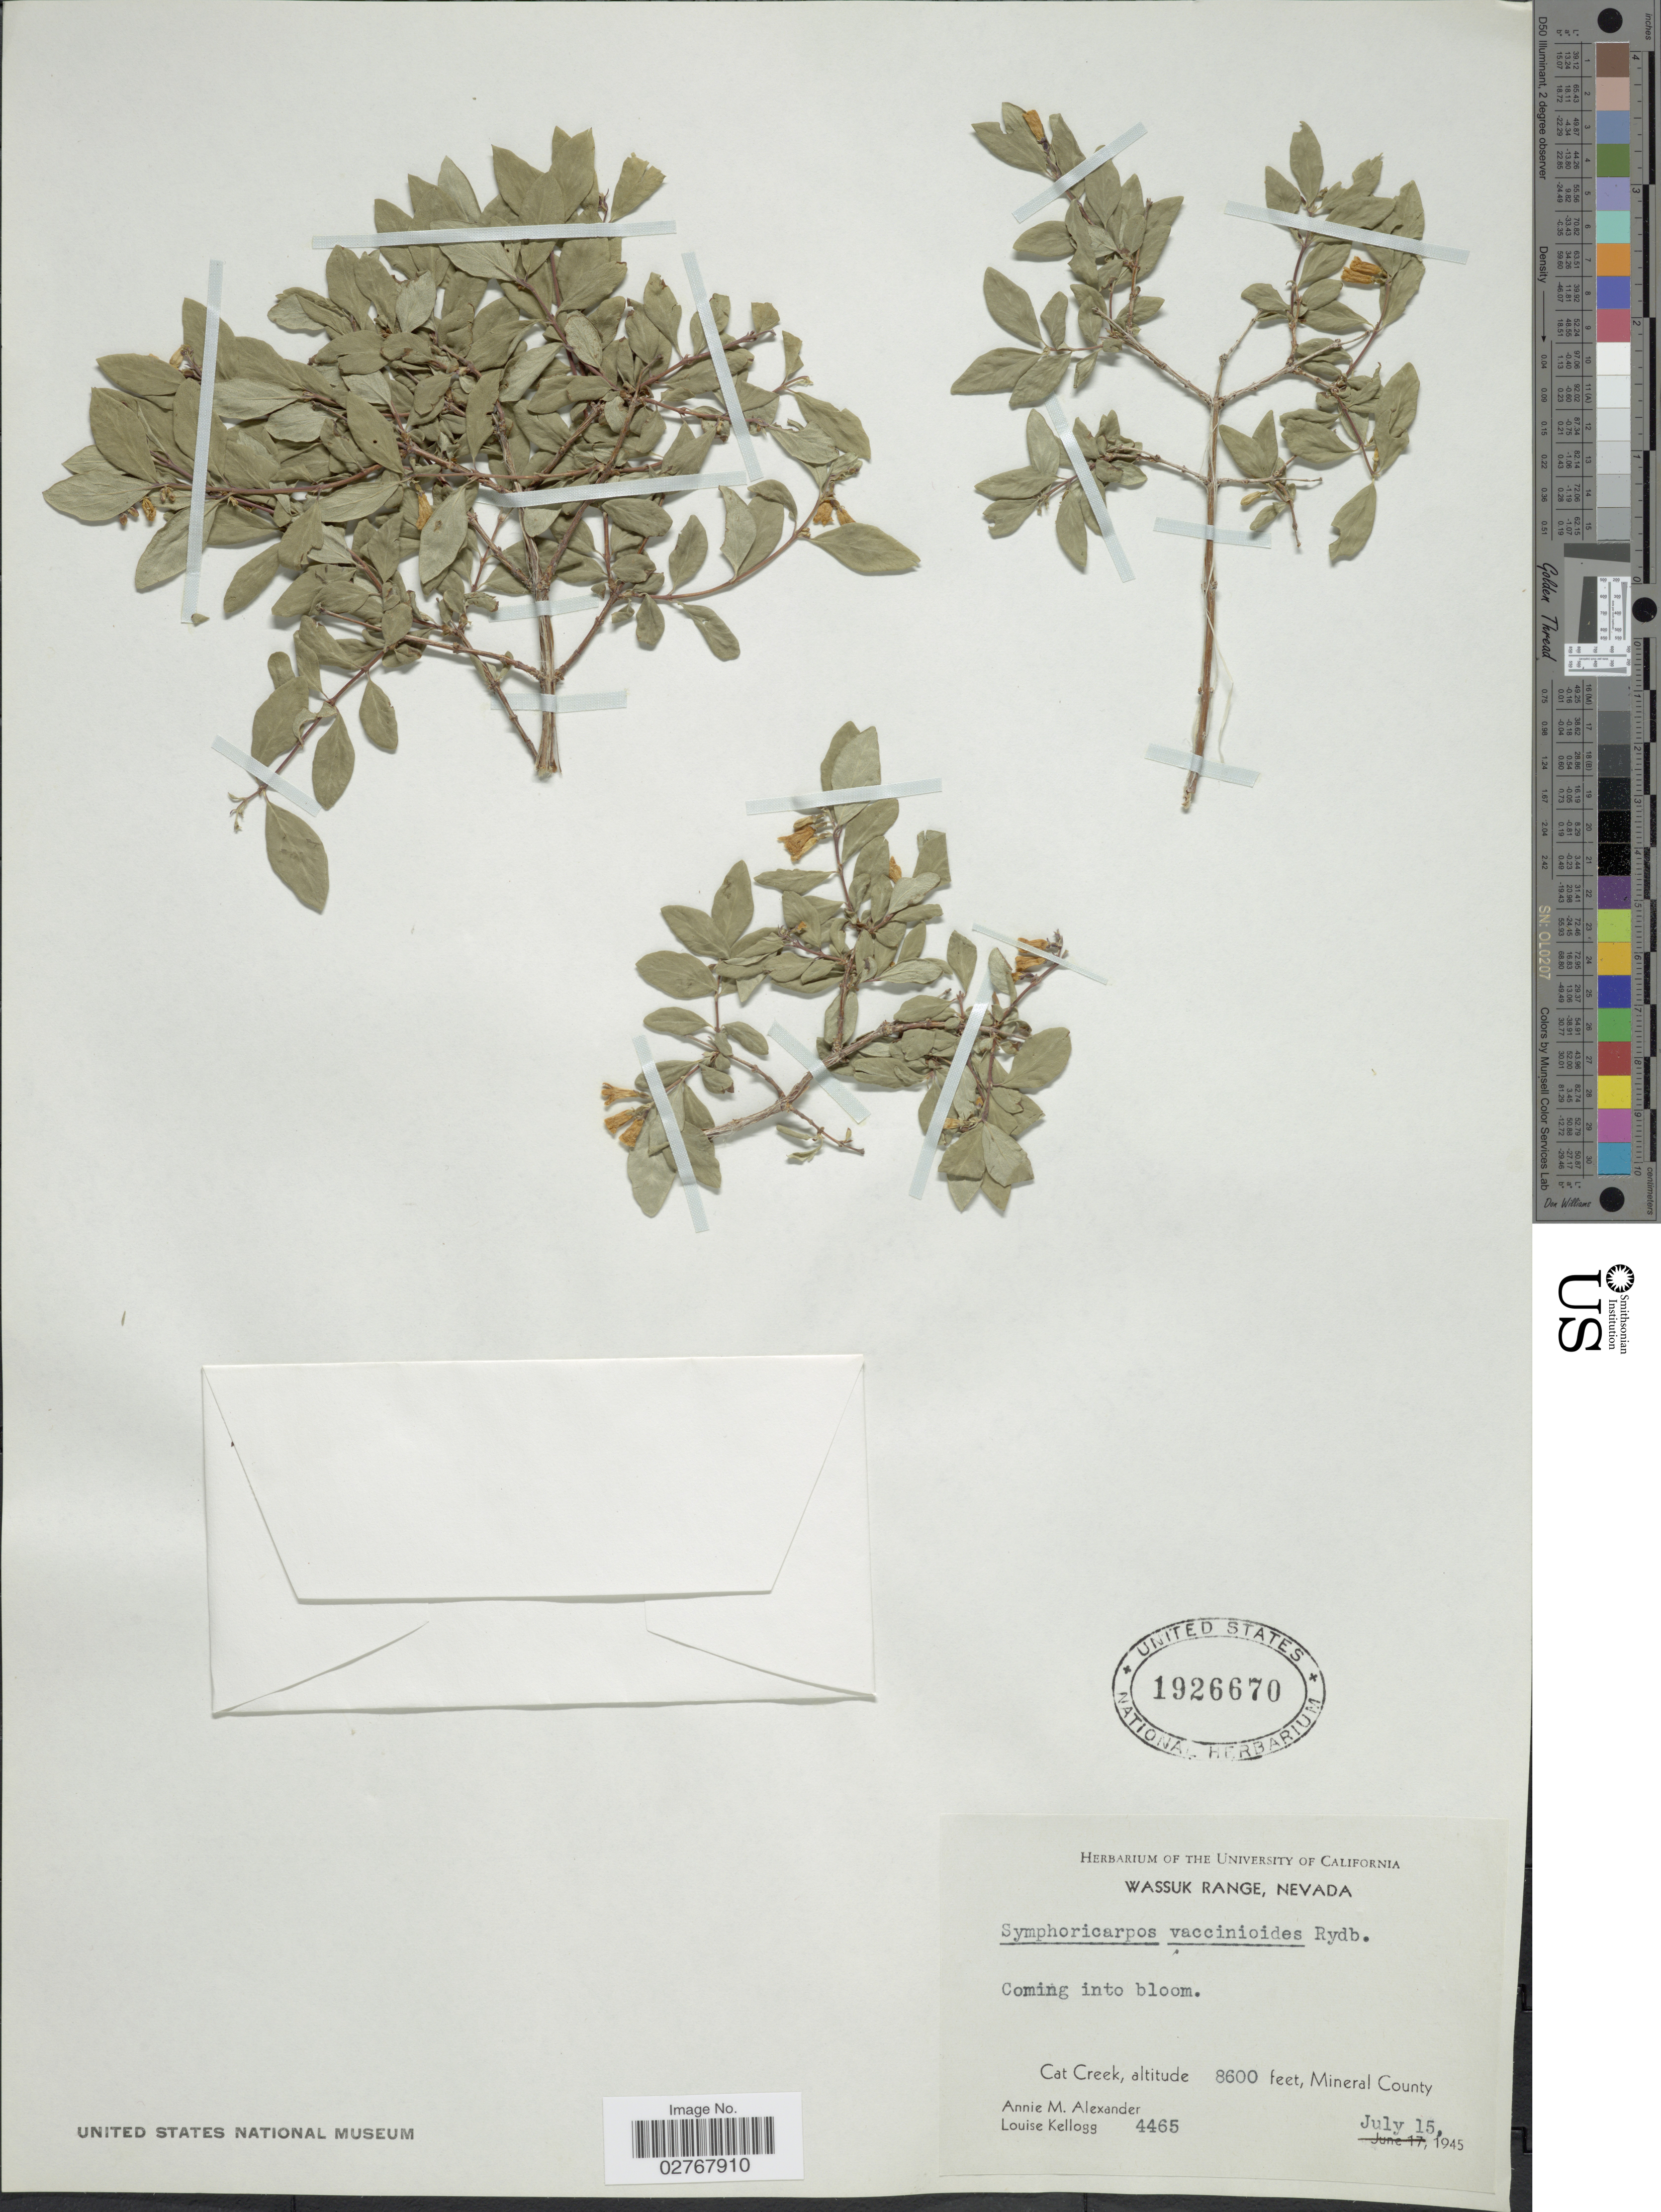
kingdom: Plantae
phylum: Tracheophyta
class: Magnoliopsida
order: Dipsacales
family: Caprifoliaceae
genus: Symphoricarpos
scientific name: Symphoricarpos vaccinioides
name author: Rydb.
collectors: A. M. Alexander & L. Kellogg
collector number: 4465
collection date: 1945-07-15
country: United States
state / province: Nevada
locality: Wassuk Range, Cat Creek, Mineral County.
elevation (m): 2621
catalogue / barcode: US 1926670